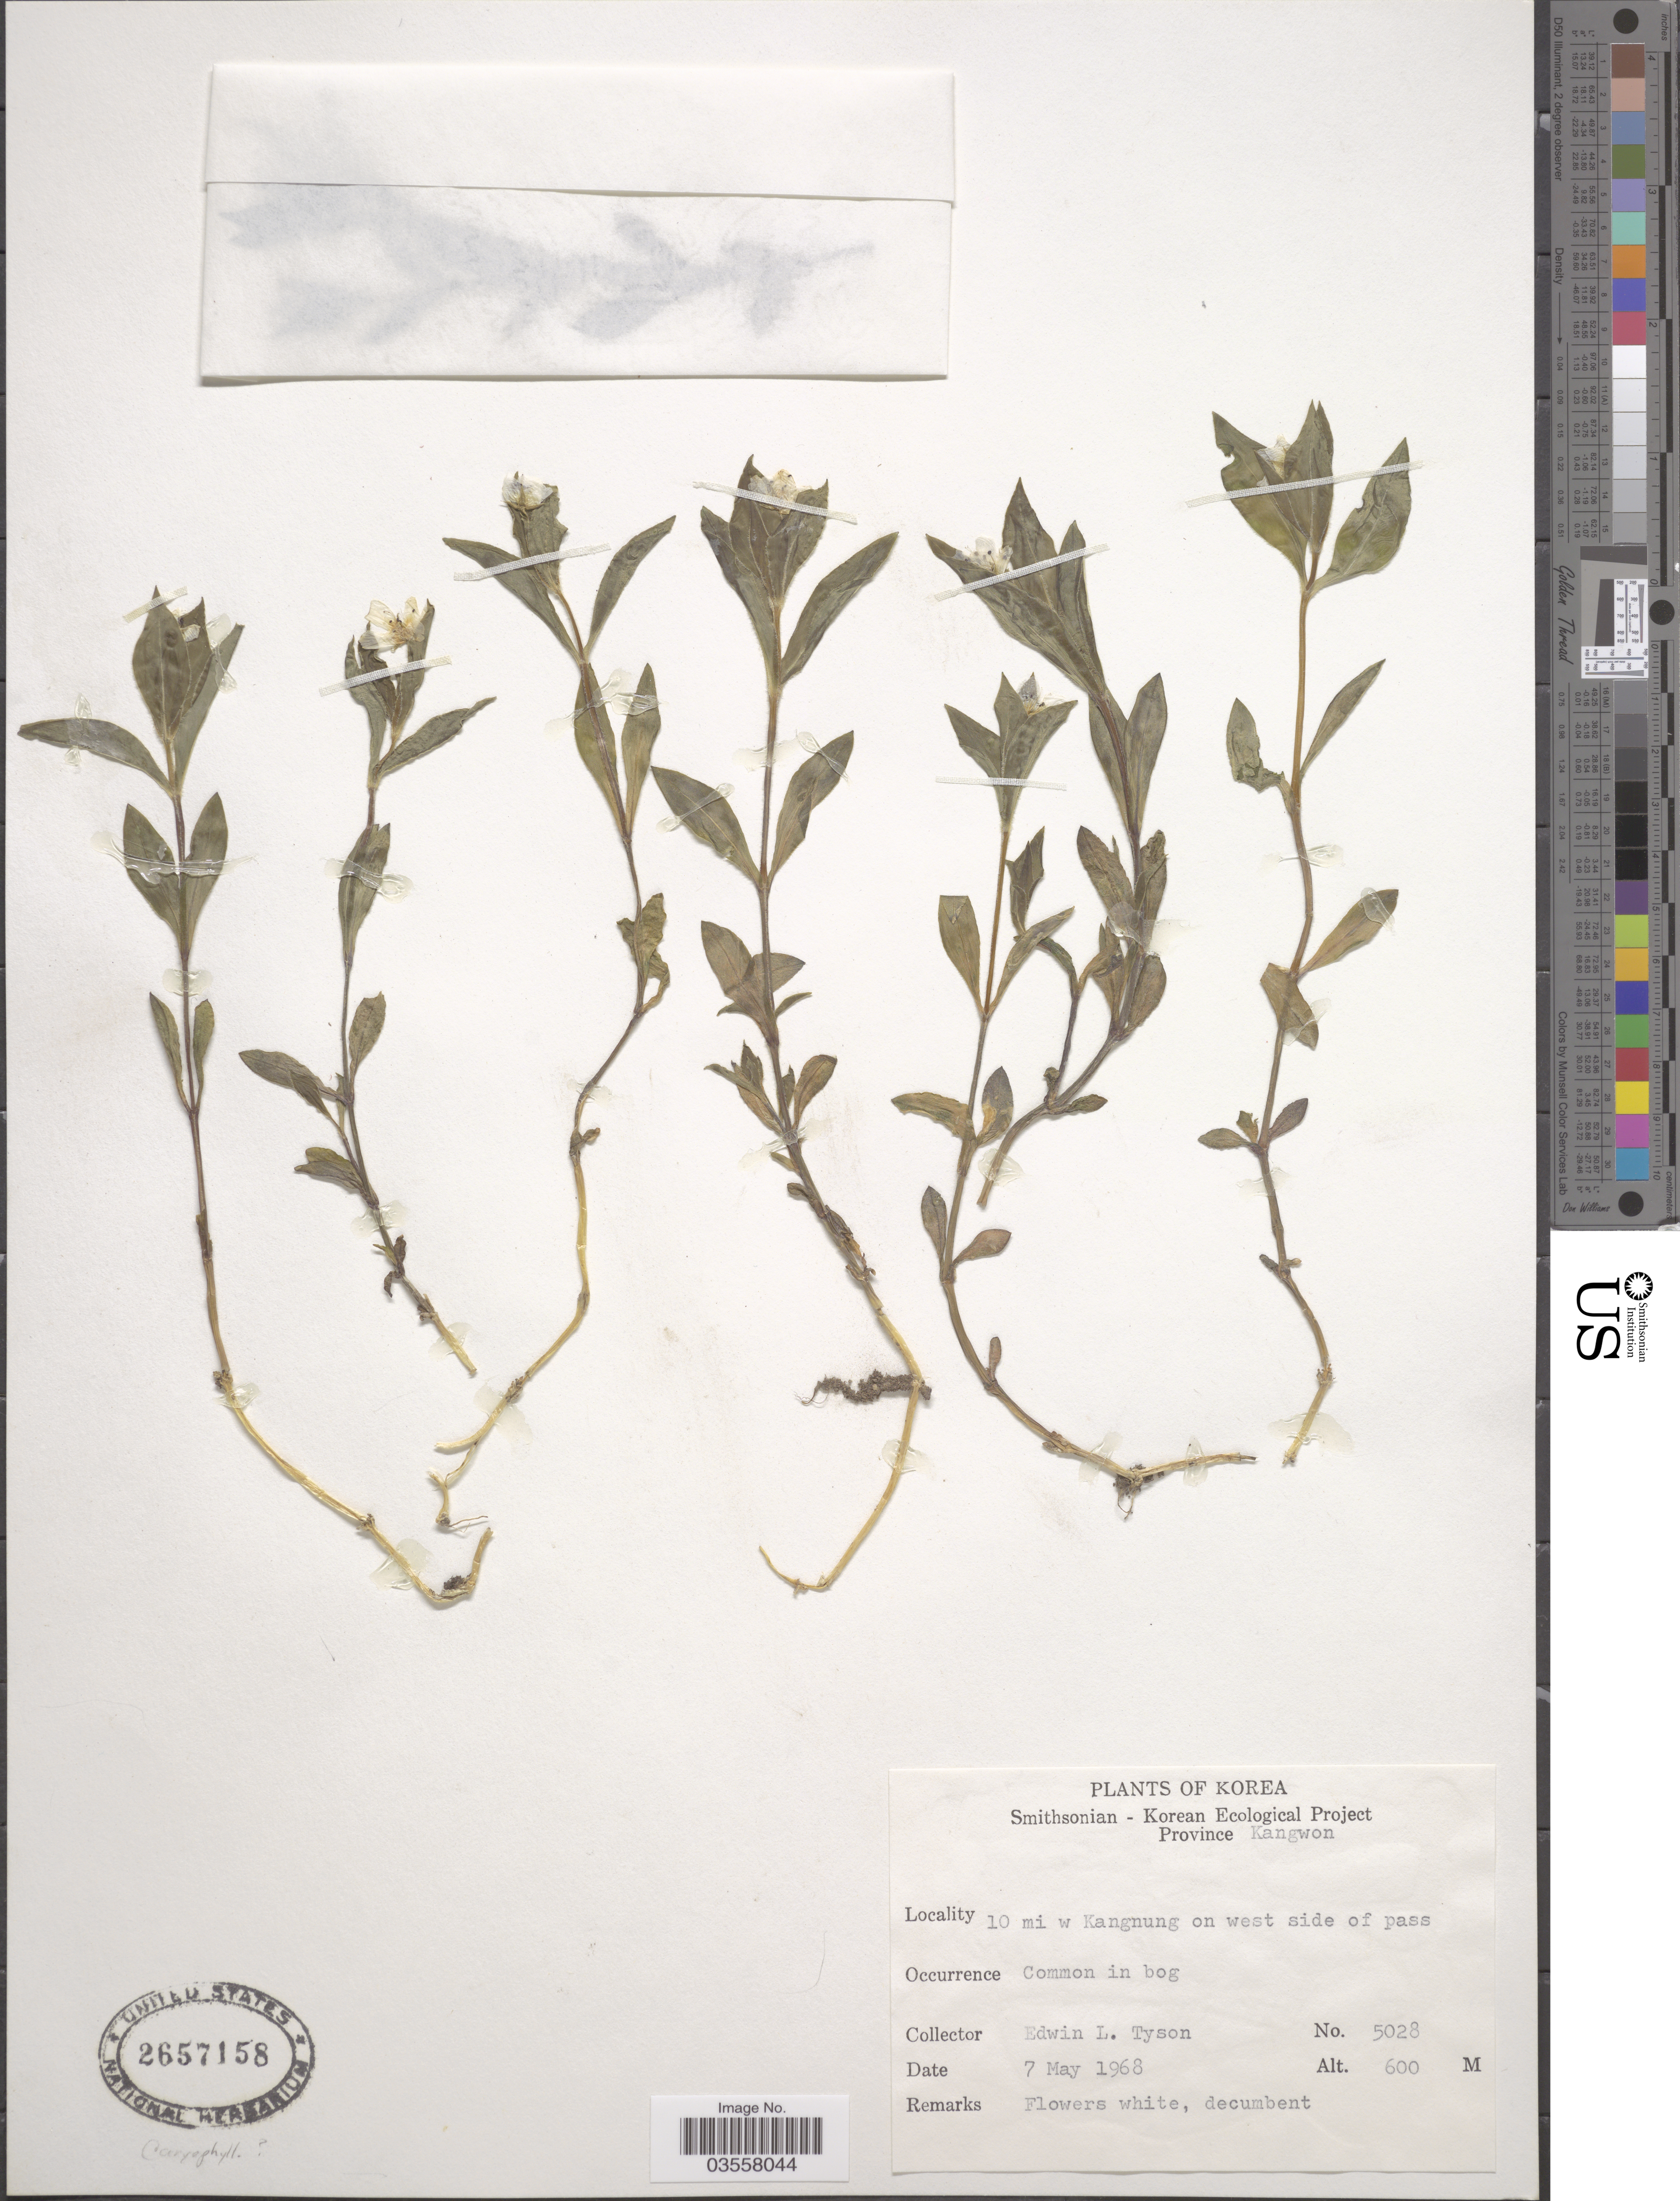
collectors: E. L. Tyson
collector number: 5028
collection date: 1968-05-07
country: North Korea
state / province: Kangwon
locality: Korea. 10 mi w Kangnung on west side of pass.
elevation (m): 600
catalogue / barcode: US 2657158